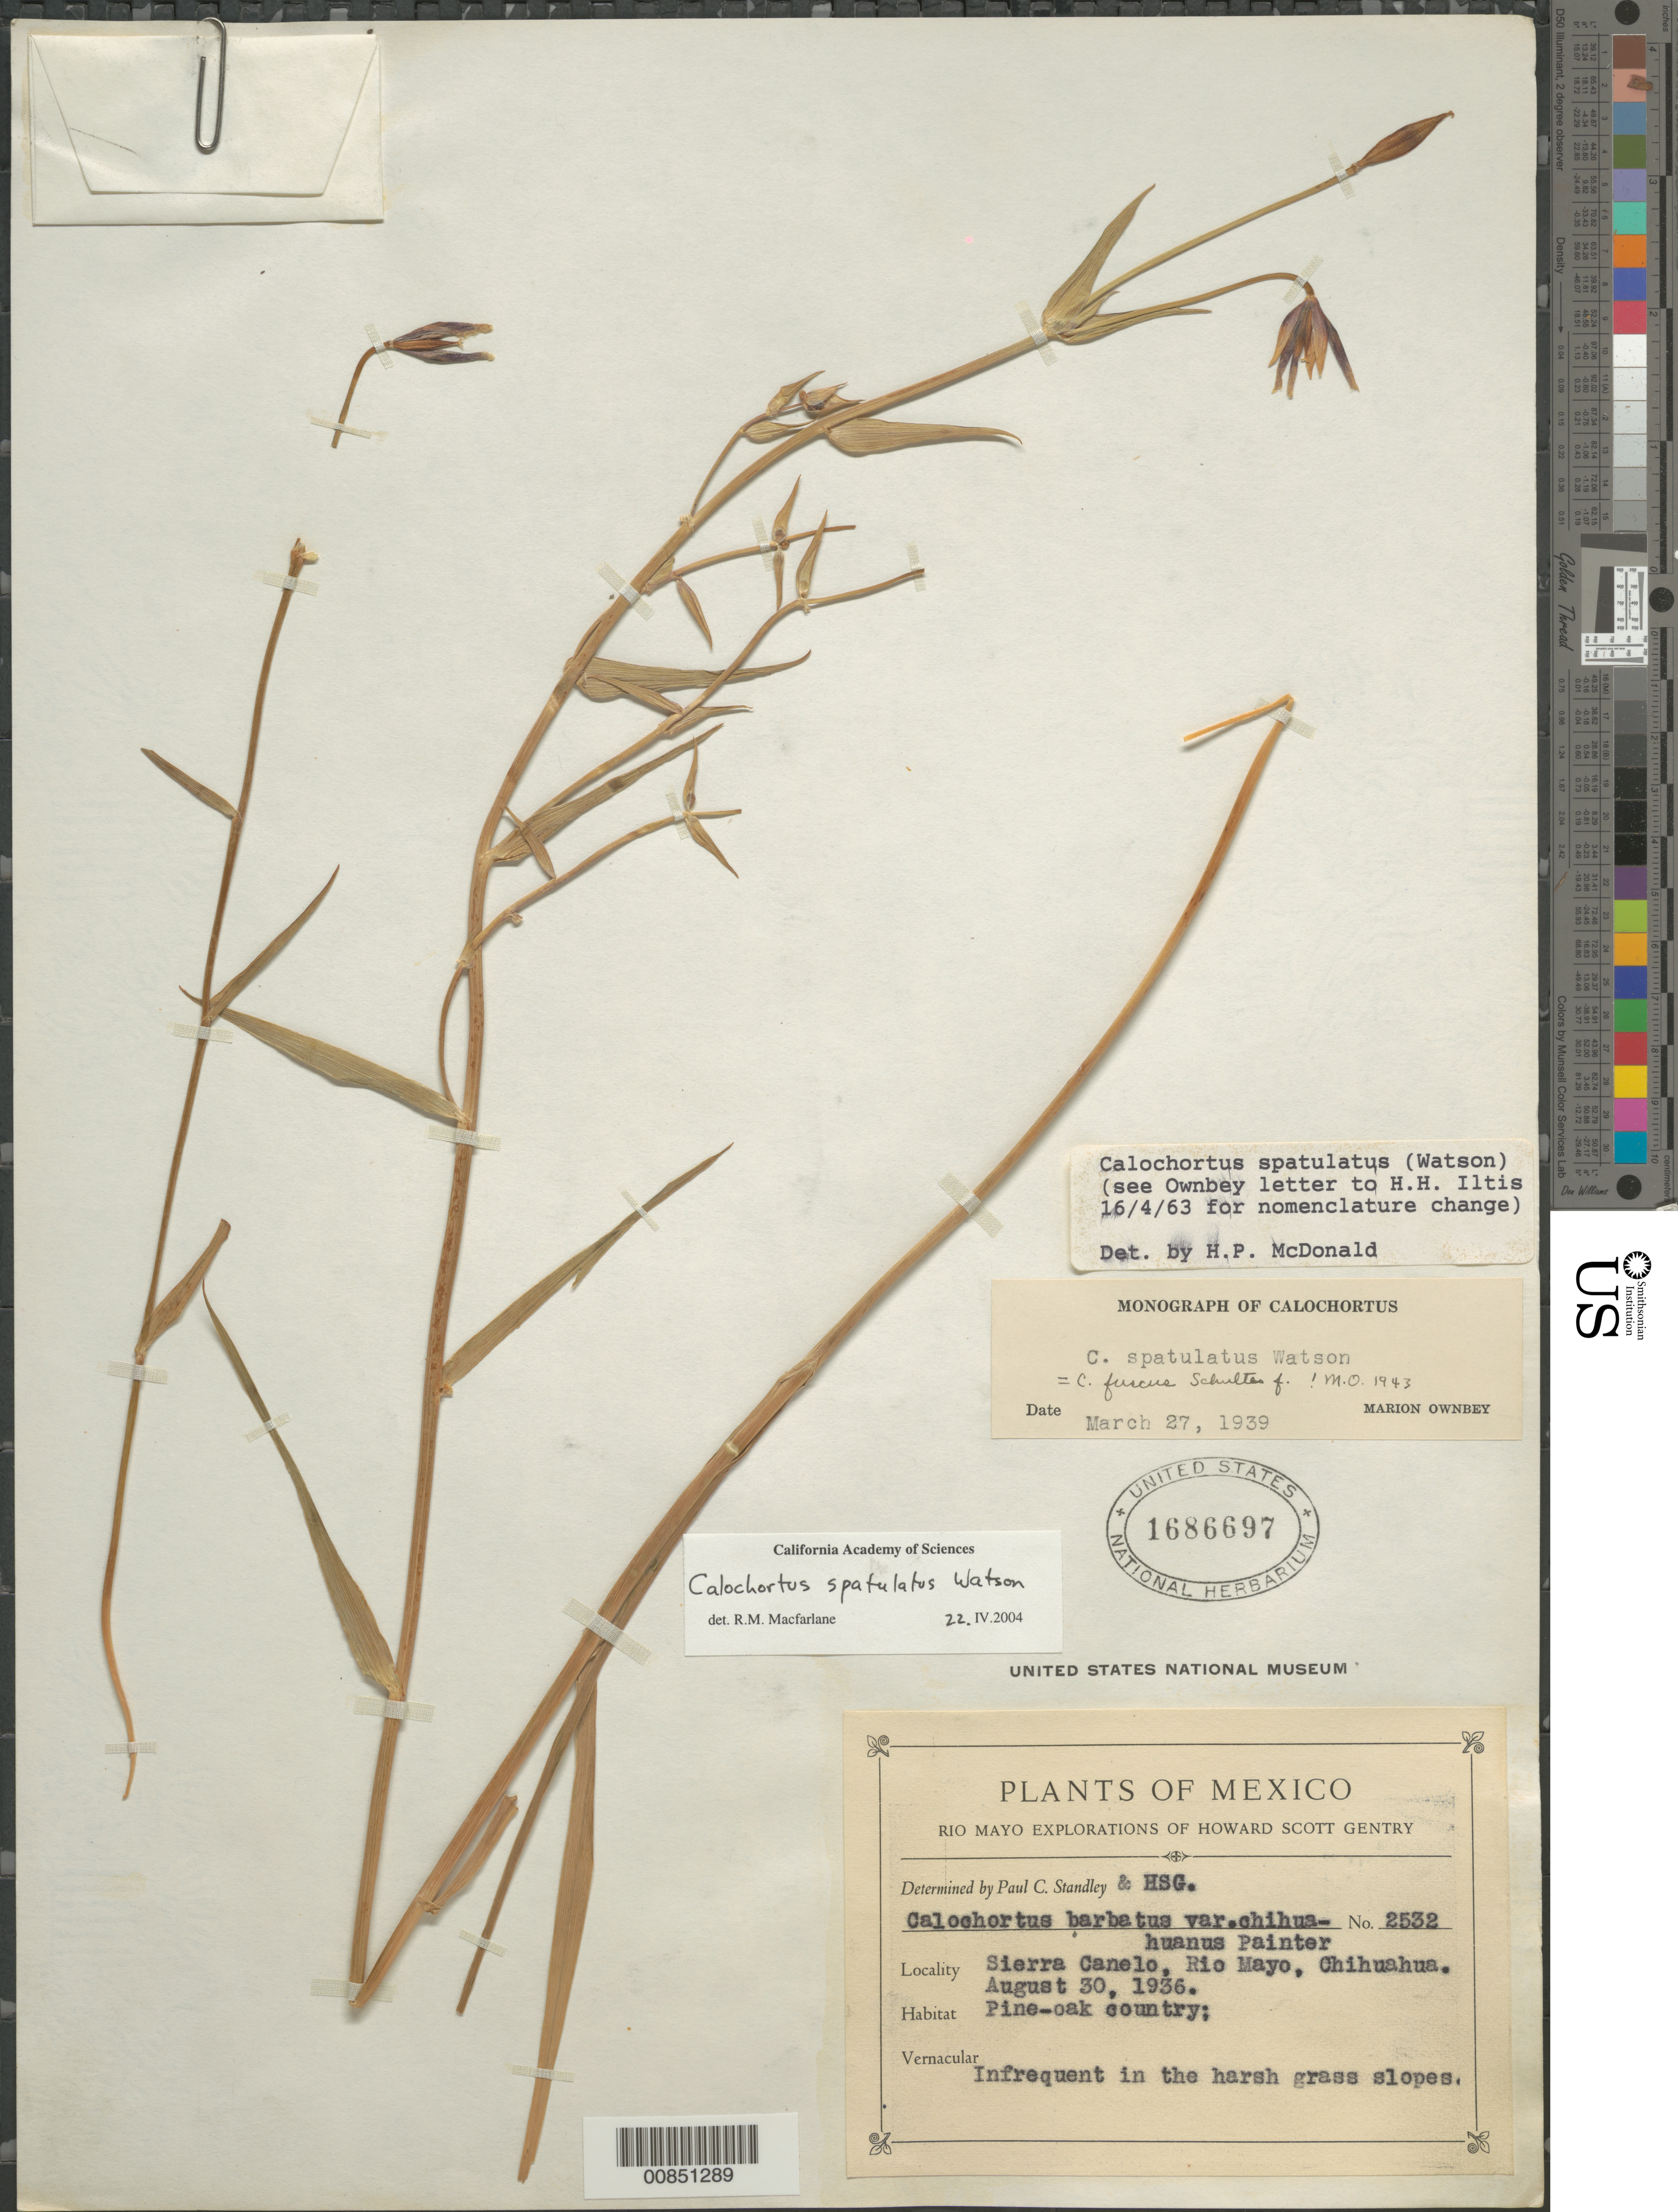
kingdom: Plantae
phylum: Tracheophyta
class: Liliopsida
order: Liliales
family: Liliaceae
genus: Calochortus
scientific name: Calochortus spatulatus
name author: S. Watson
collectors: H. S. Gentry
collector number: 2532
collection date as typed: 30 Aug 1936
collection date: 1936-08-30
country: Mexico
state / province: Chihuahua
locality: Sierra Canelo, Río Mayo, Chihuahua.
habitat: Pine-Oak country.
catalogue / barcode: US 1686697